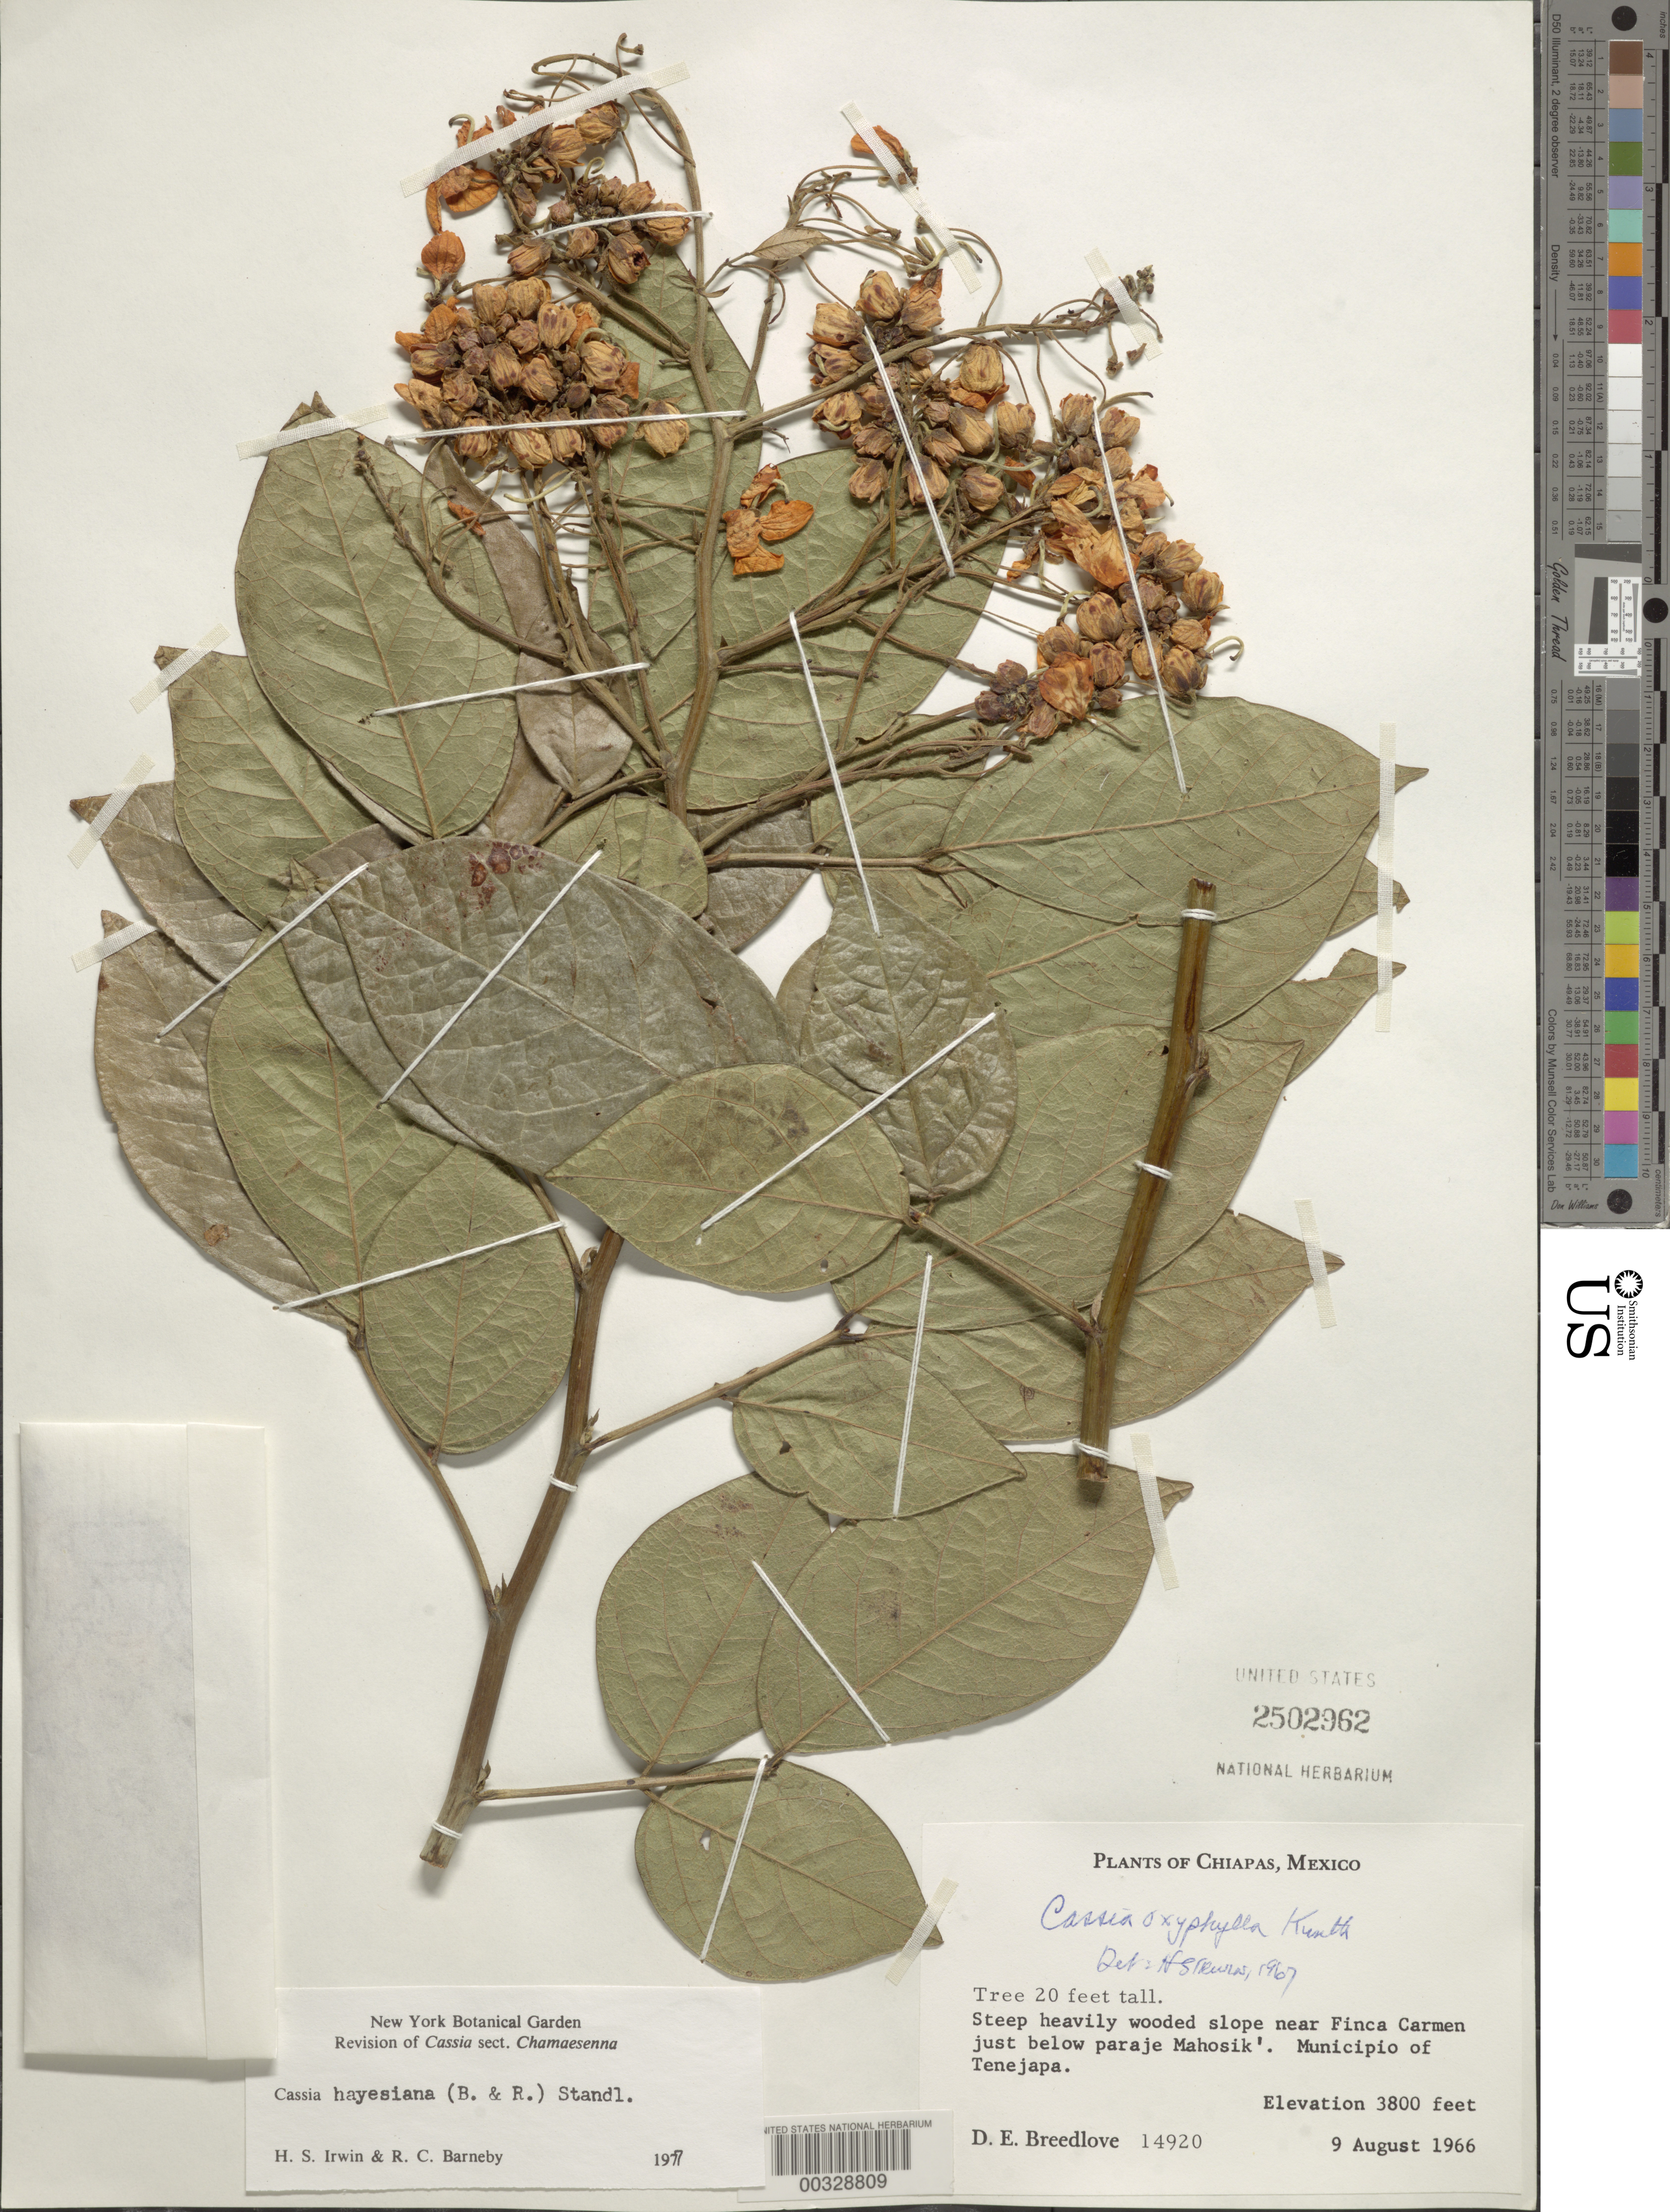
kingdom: Plantae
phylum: Tracheophyta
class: Magnoliopsida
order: Fabales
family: Fabaceae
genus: Senna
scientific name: Senna hayesiana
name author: (Britton & Rose) H.S. Irwin & Barneby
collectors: D. E. Breedlove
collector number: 14920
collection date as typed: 09 Aug 1966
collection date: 1966-08-09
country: Mexico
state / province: Chiapas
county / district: Tenejapa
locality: Near Finca Carmen just below paraje Mahosik'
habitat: Steep heavily wooded slope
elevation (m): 1158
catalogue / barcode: US 2502962